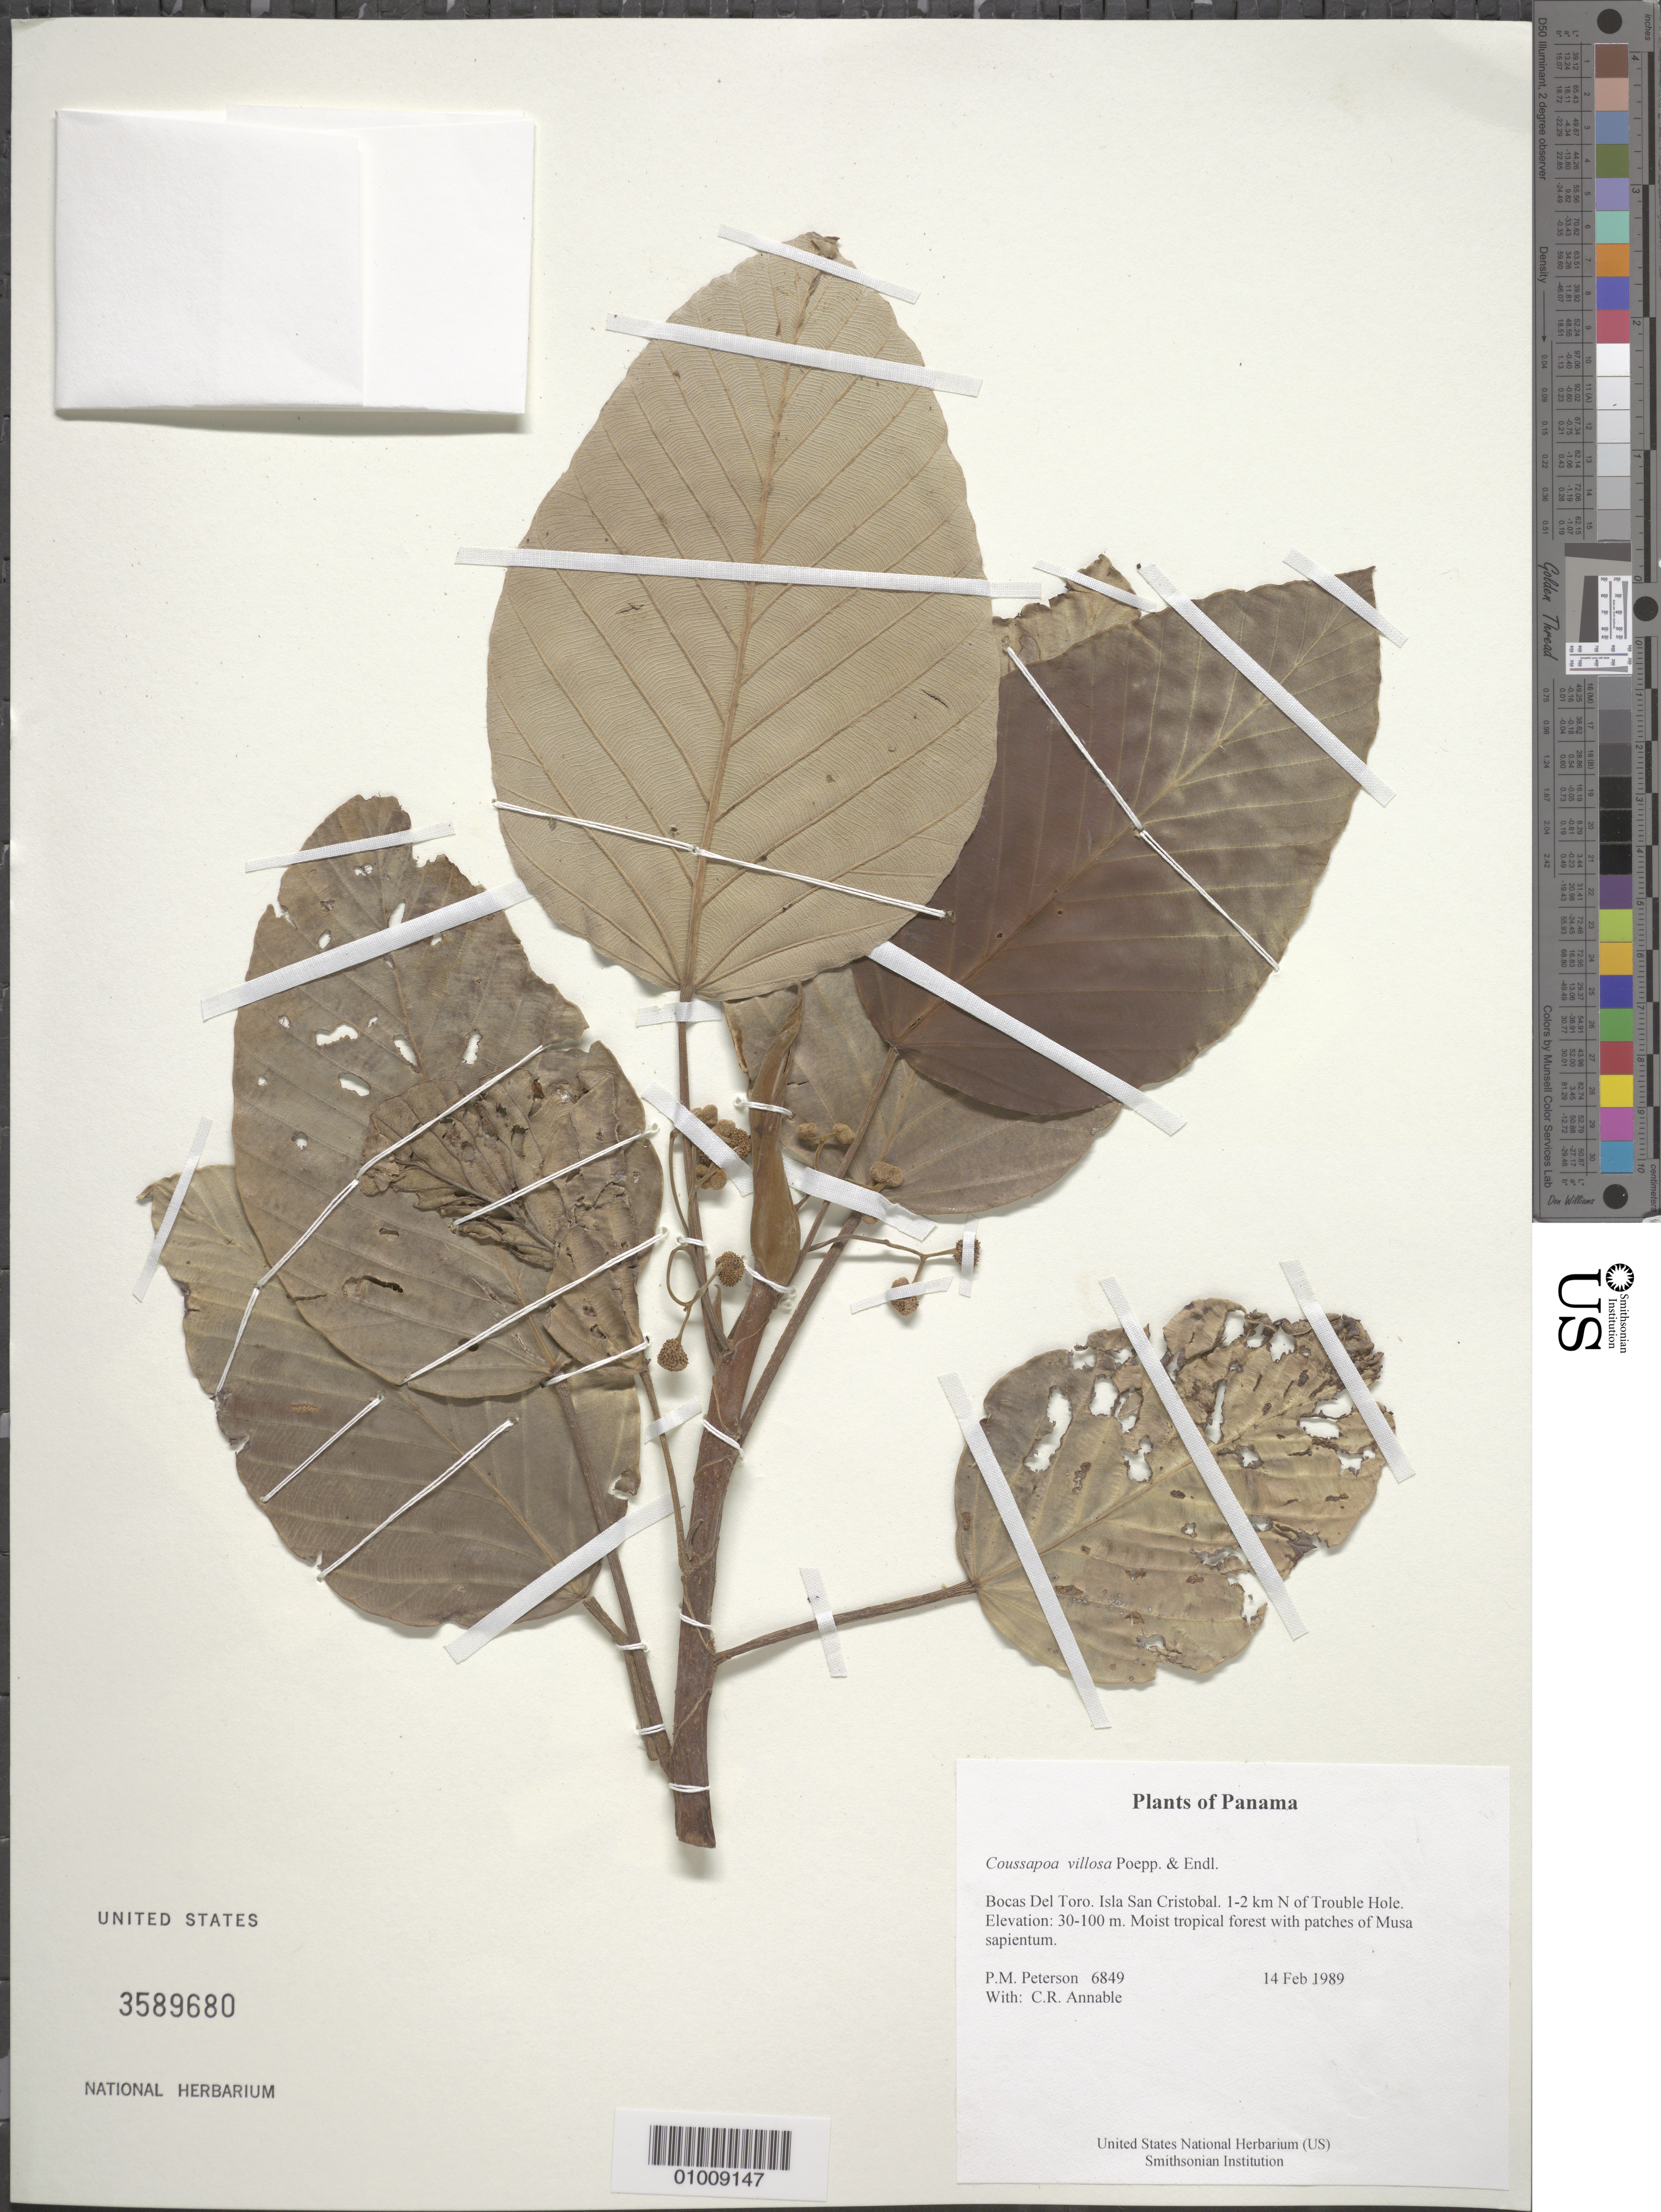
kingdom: Plantae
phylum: Tracheophyta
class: Magnoliopsida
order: Rosales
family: Urticaceae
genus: Coussapoa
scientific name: Coussapoa villosa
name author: Poepp. & Endl.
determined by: Liesner, R. L.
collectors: P. M. Peterson & C. R. Annable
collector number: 06849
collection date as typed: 14 Feb 1989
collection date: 1989-02-14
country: Panama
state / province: Bocas del Toro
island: San Cristobal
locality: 1-2 km N of Trouble Hole.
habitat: Moist tropical forest with patches of Musa sapientum.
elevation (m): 30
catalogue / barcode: US 3589680